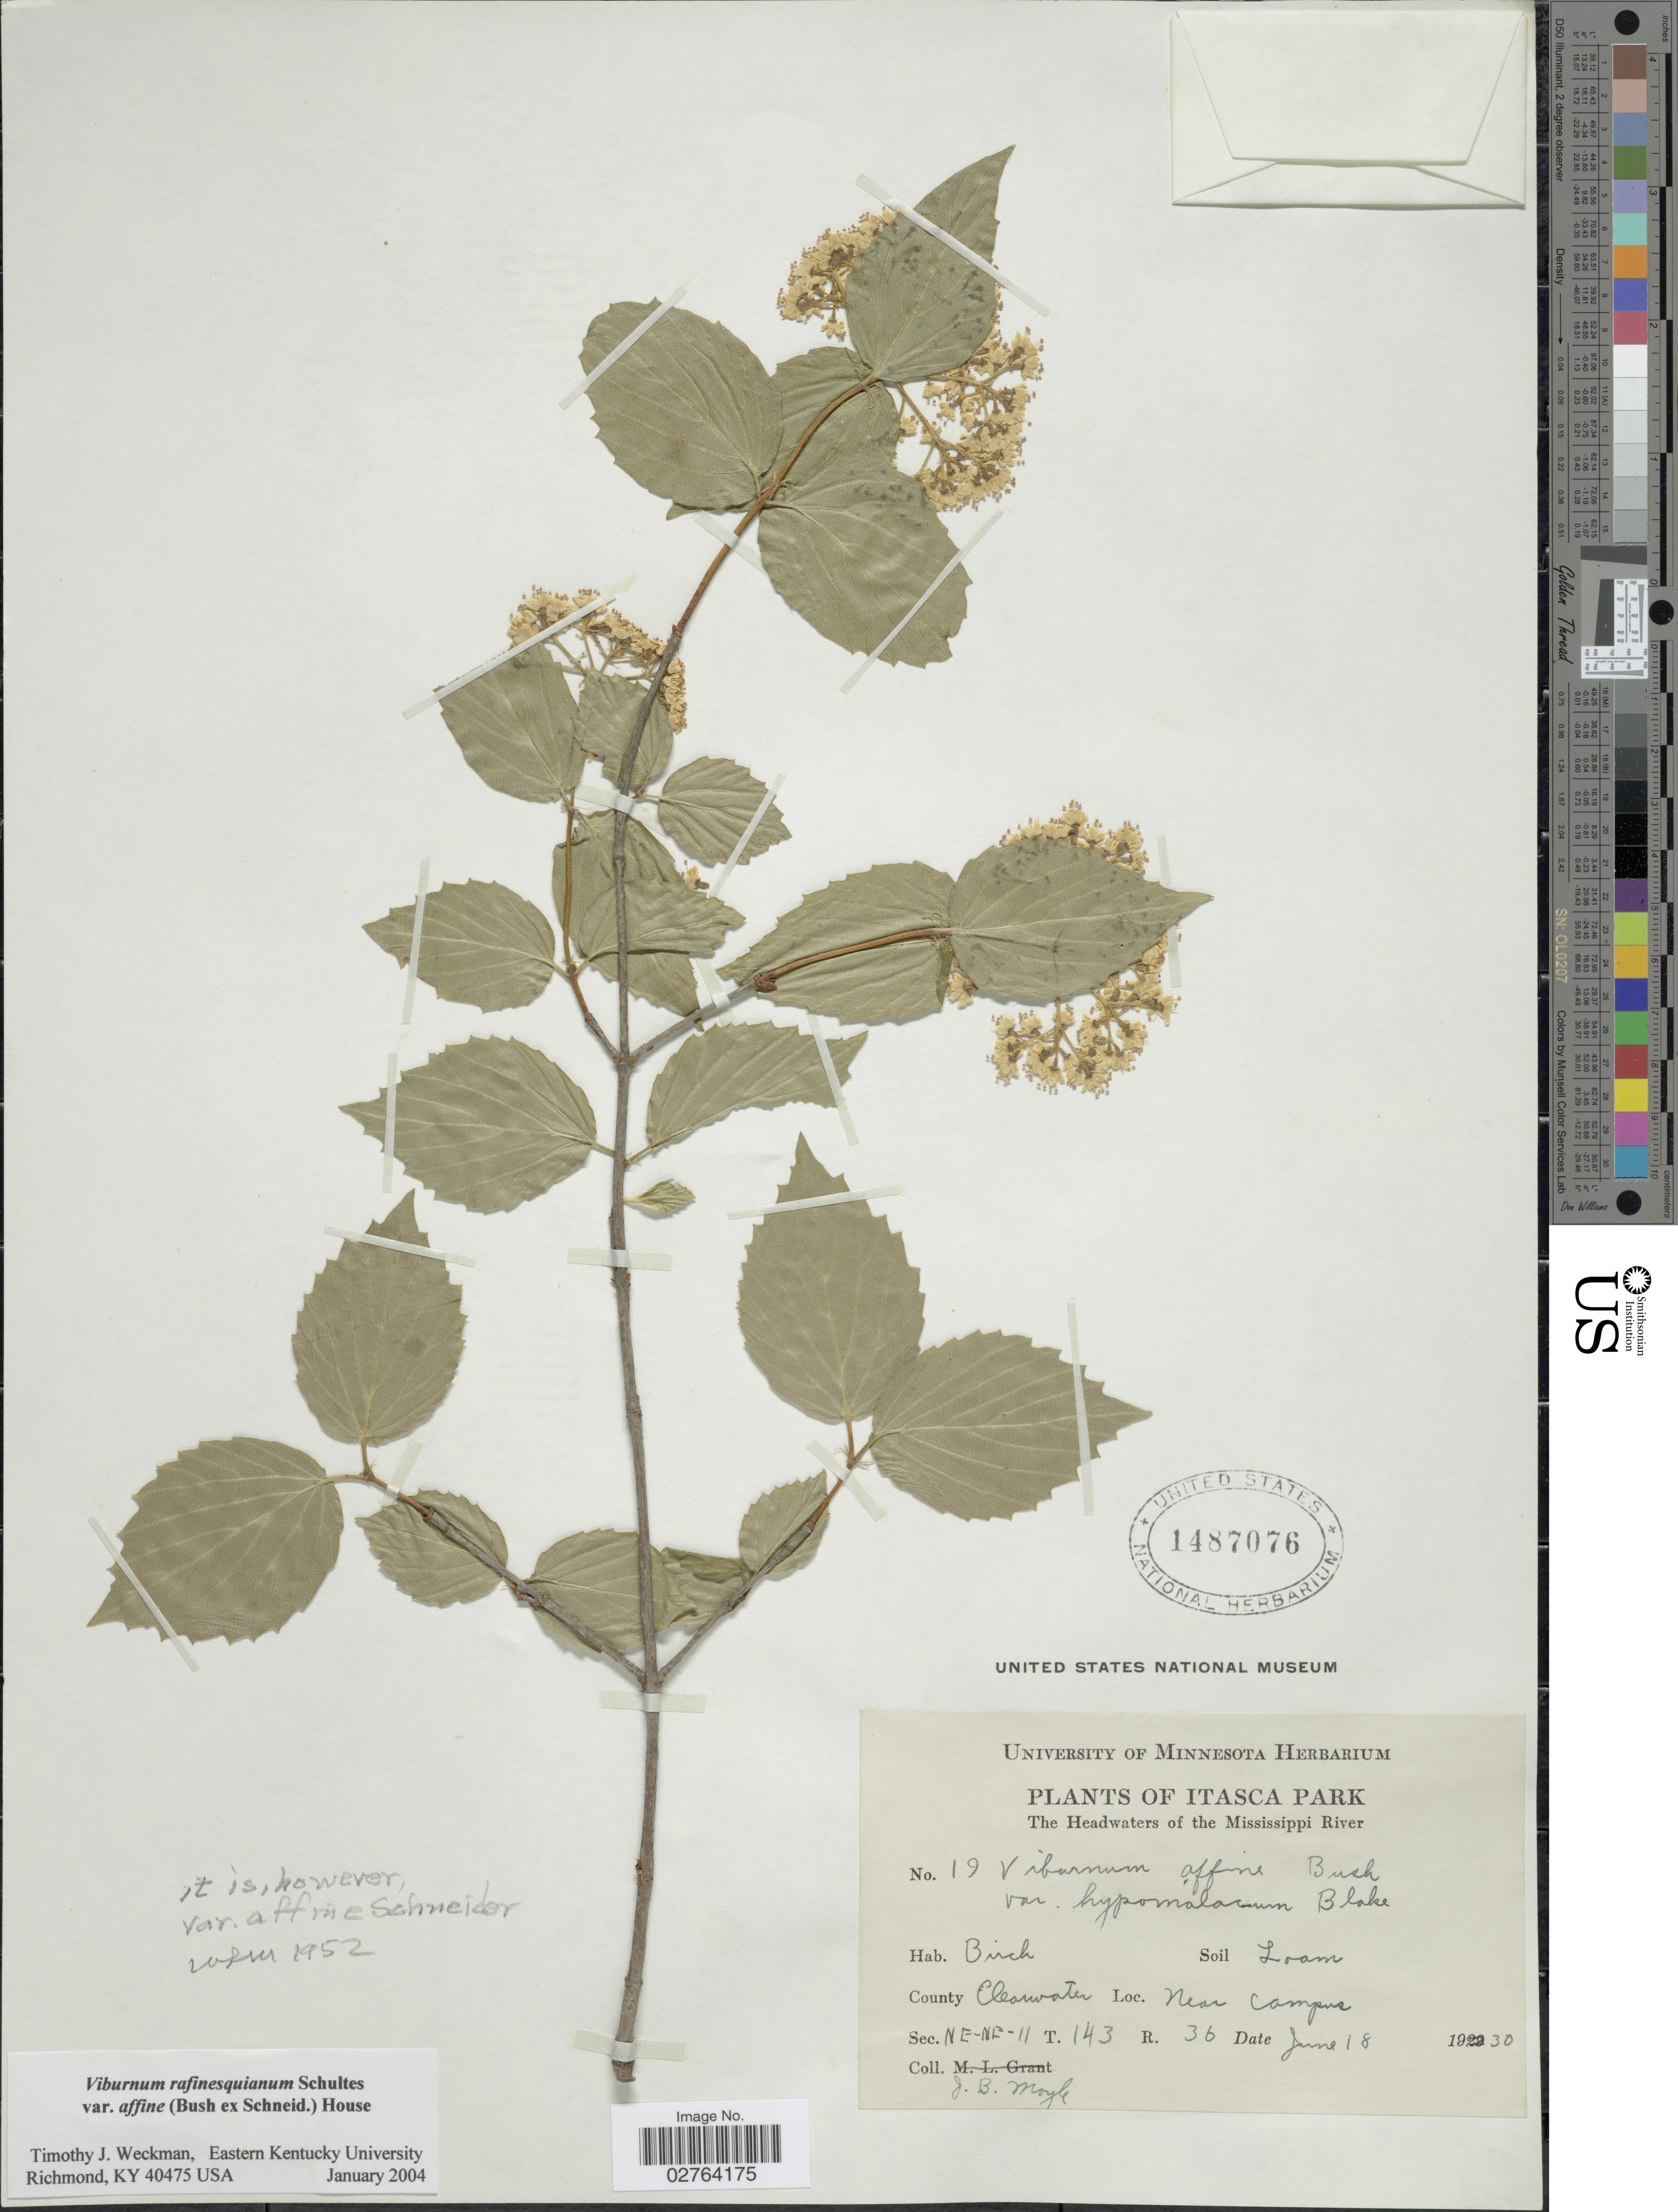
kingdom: Plantae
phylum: Tracheophyta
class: Magnoliopsida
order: Dipsacales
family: Viburnaceae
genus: Viburnum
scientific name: Viburnum rafinesqueanum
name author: Schult.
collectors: J. Moyle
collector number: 19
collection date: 1930-06-18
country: United States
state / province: Minnesota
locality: Itasca Park, The Headwaters of the Mississippi River, County Clearwater, Near Campus. Sec. NE-NE-11 T.143 R.36.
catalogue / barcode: US 1487076